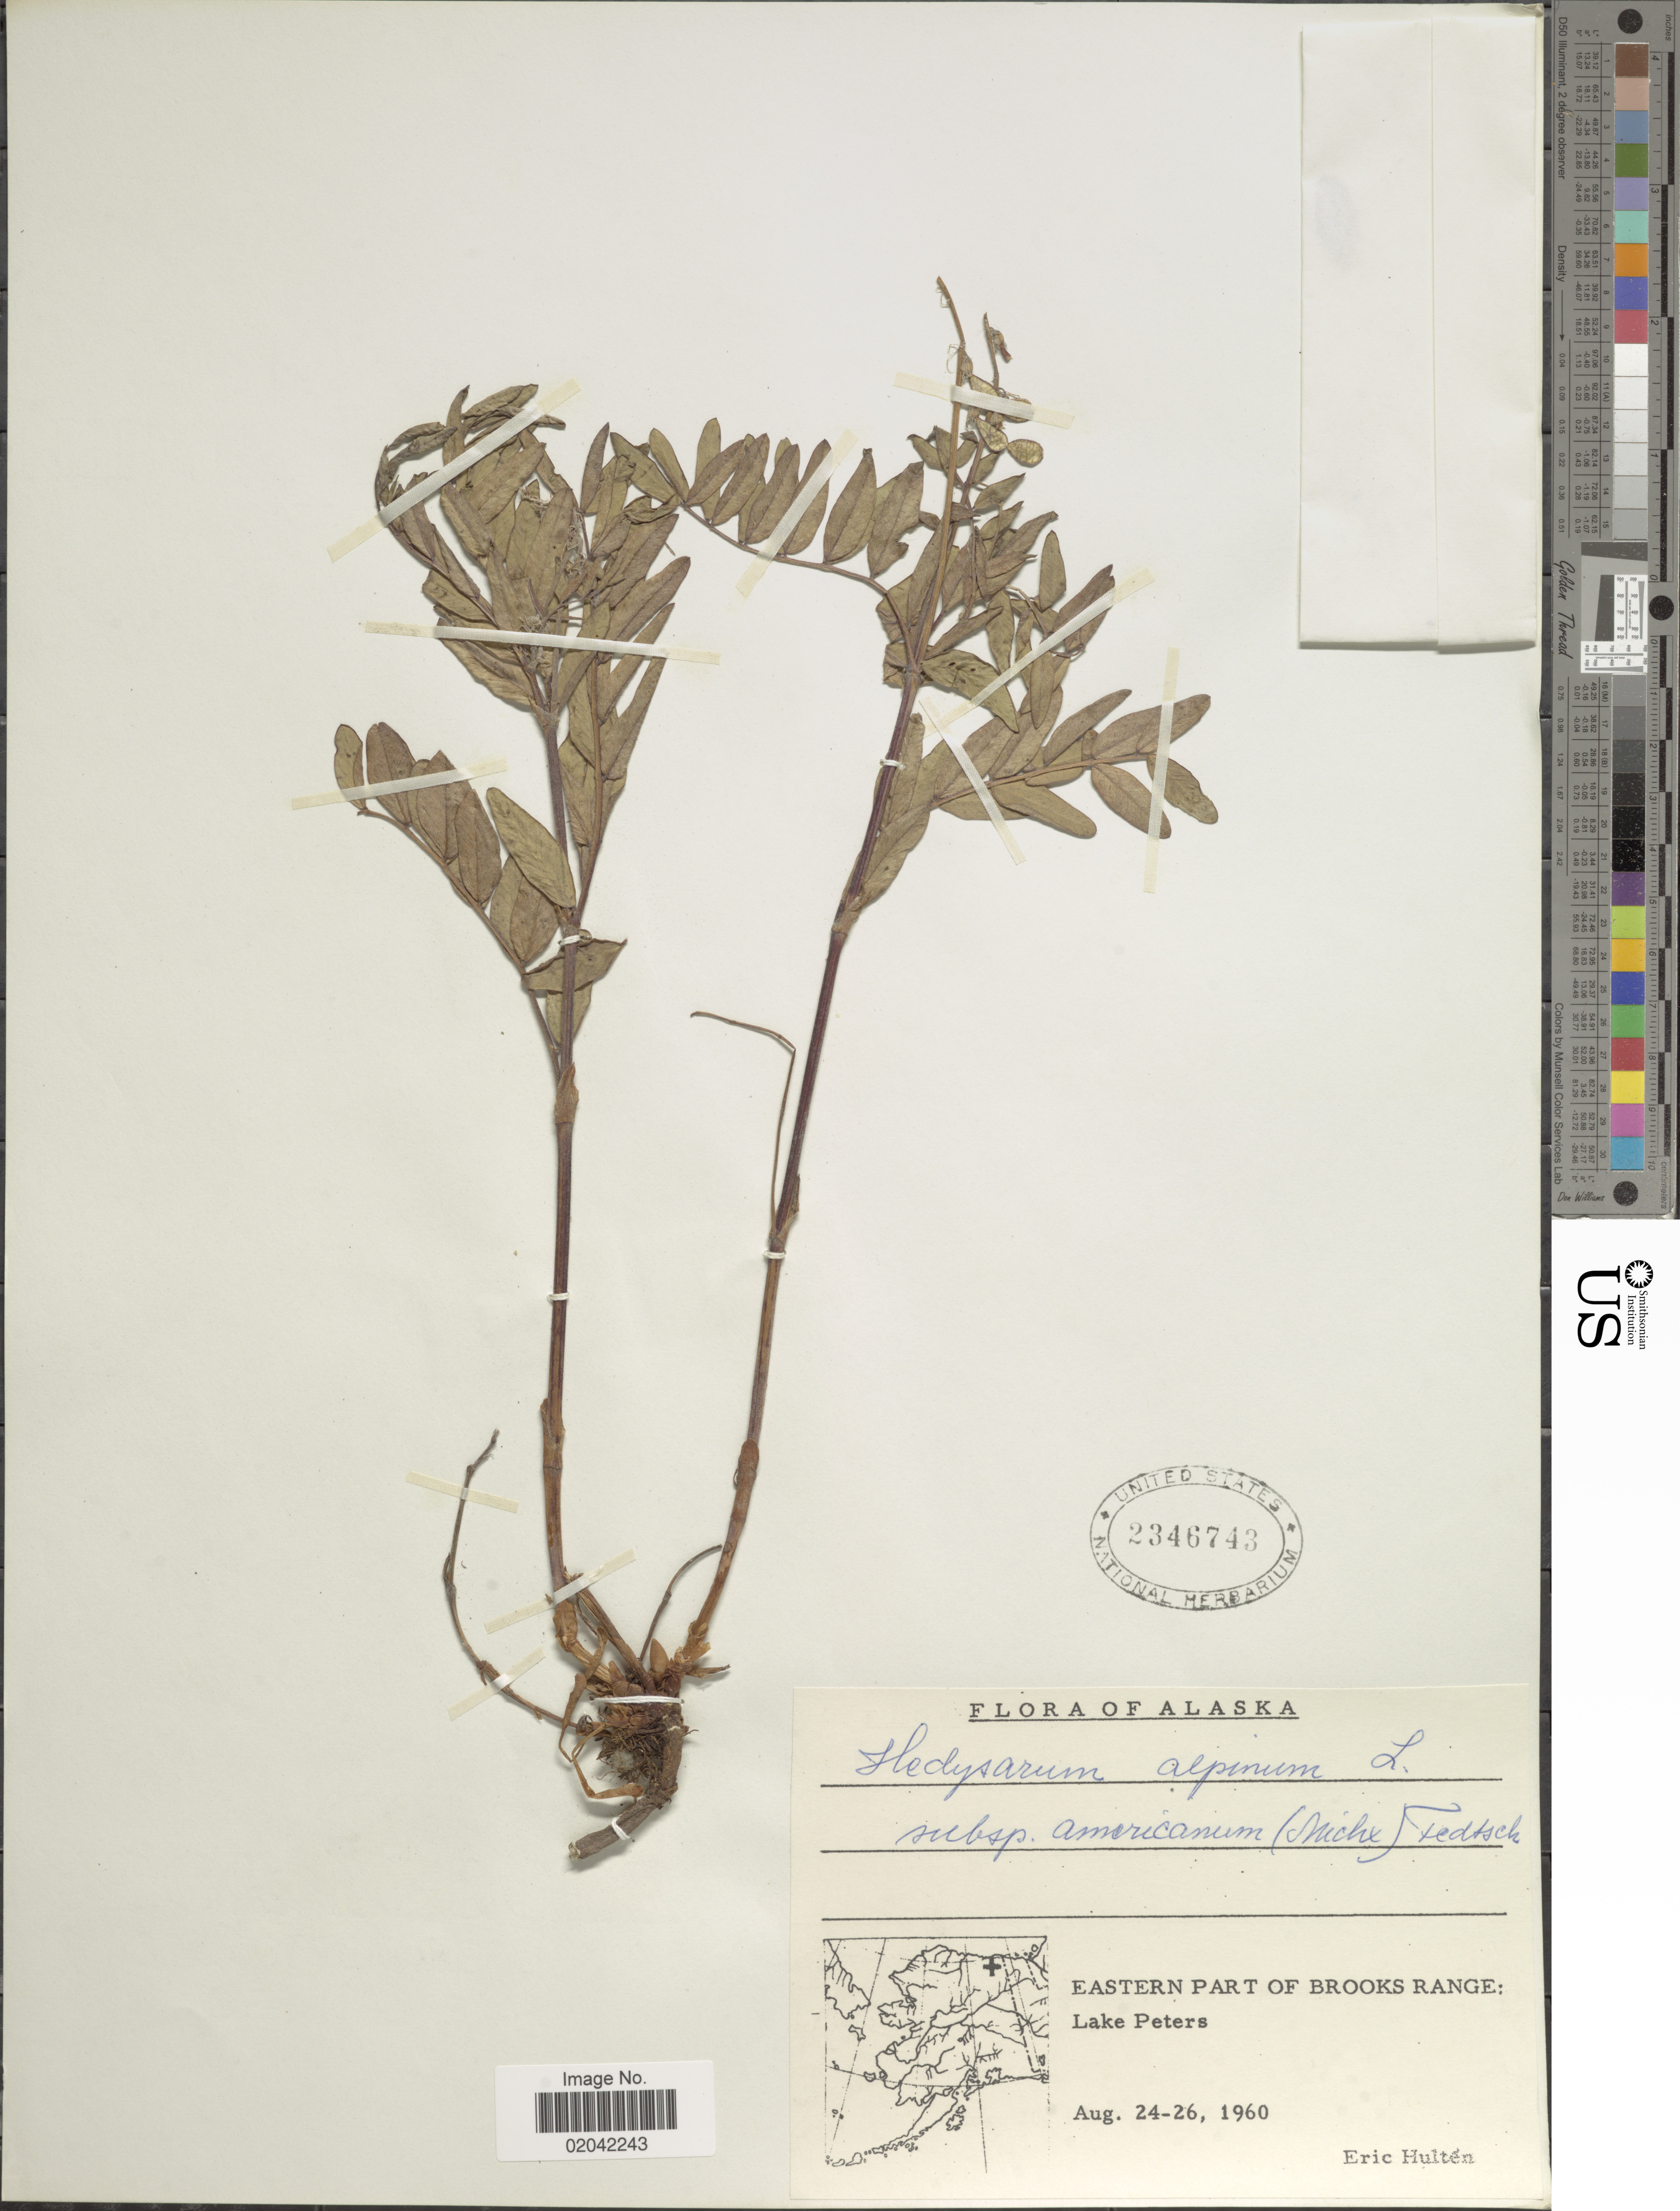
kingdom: Plantae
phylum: Tracheophyta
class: Magnoliopsida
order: Fabales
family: Fabaceae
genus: Hedysarum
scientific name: Hedysarum alpinum var. americanum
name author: Michx. ex Pursh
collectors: E. G. Hultén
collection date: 1960-08-24/1960-08-26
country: United States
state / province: Alaska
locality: Eastern part of Brooks Range. Lake Peters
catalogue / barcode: US 2346743